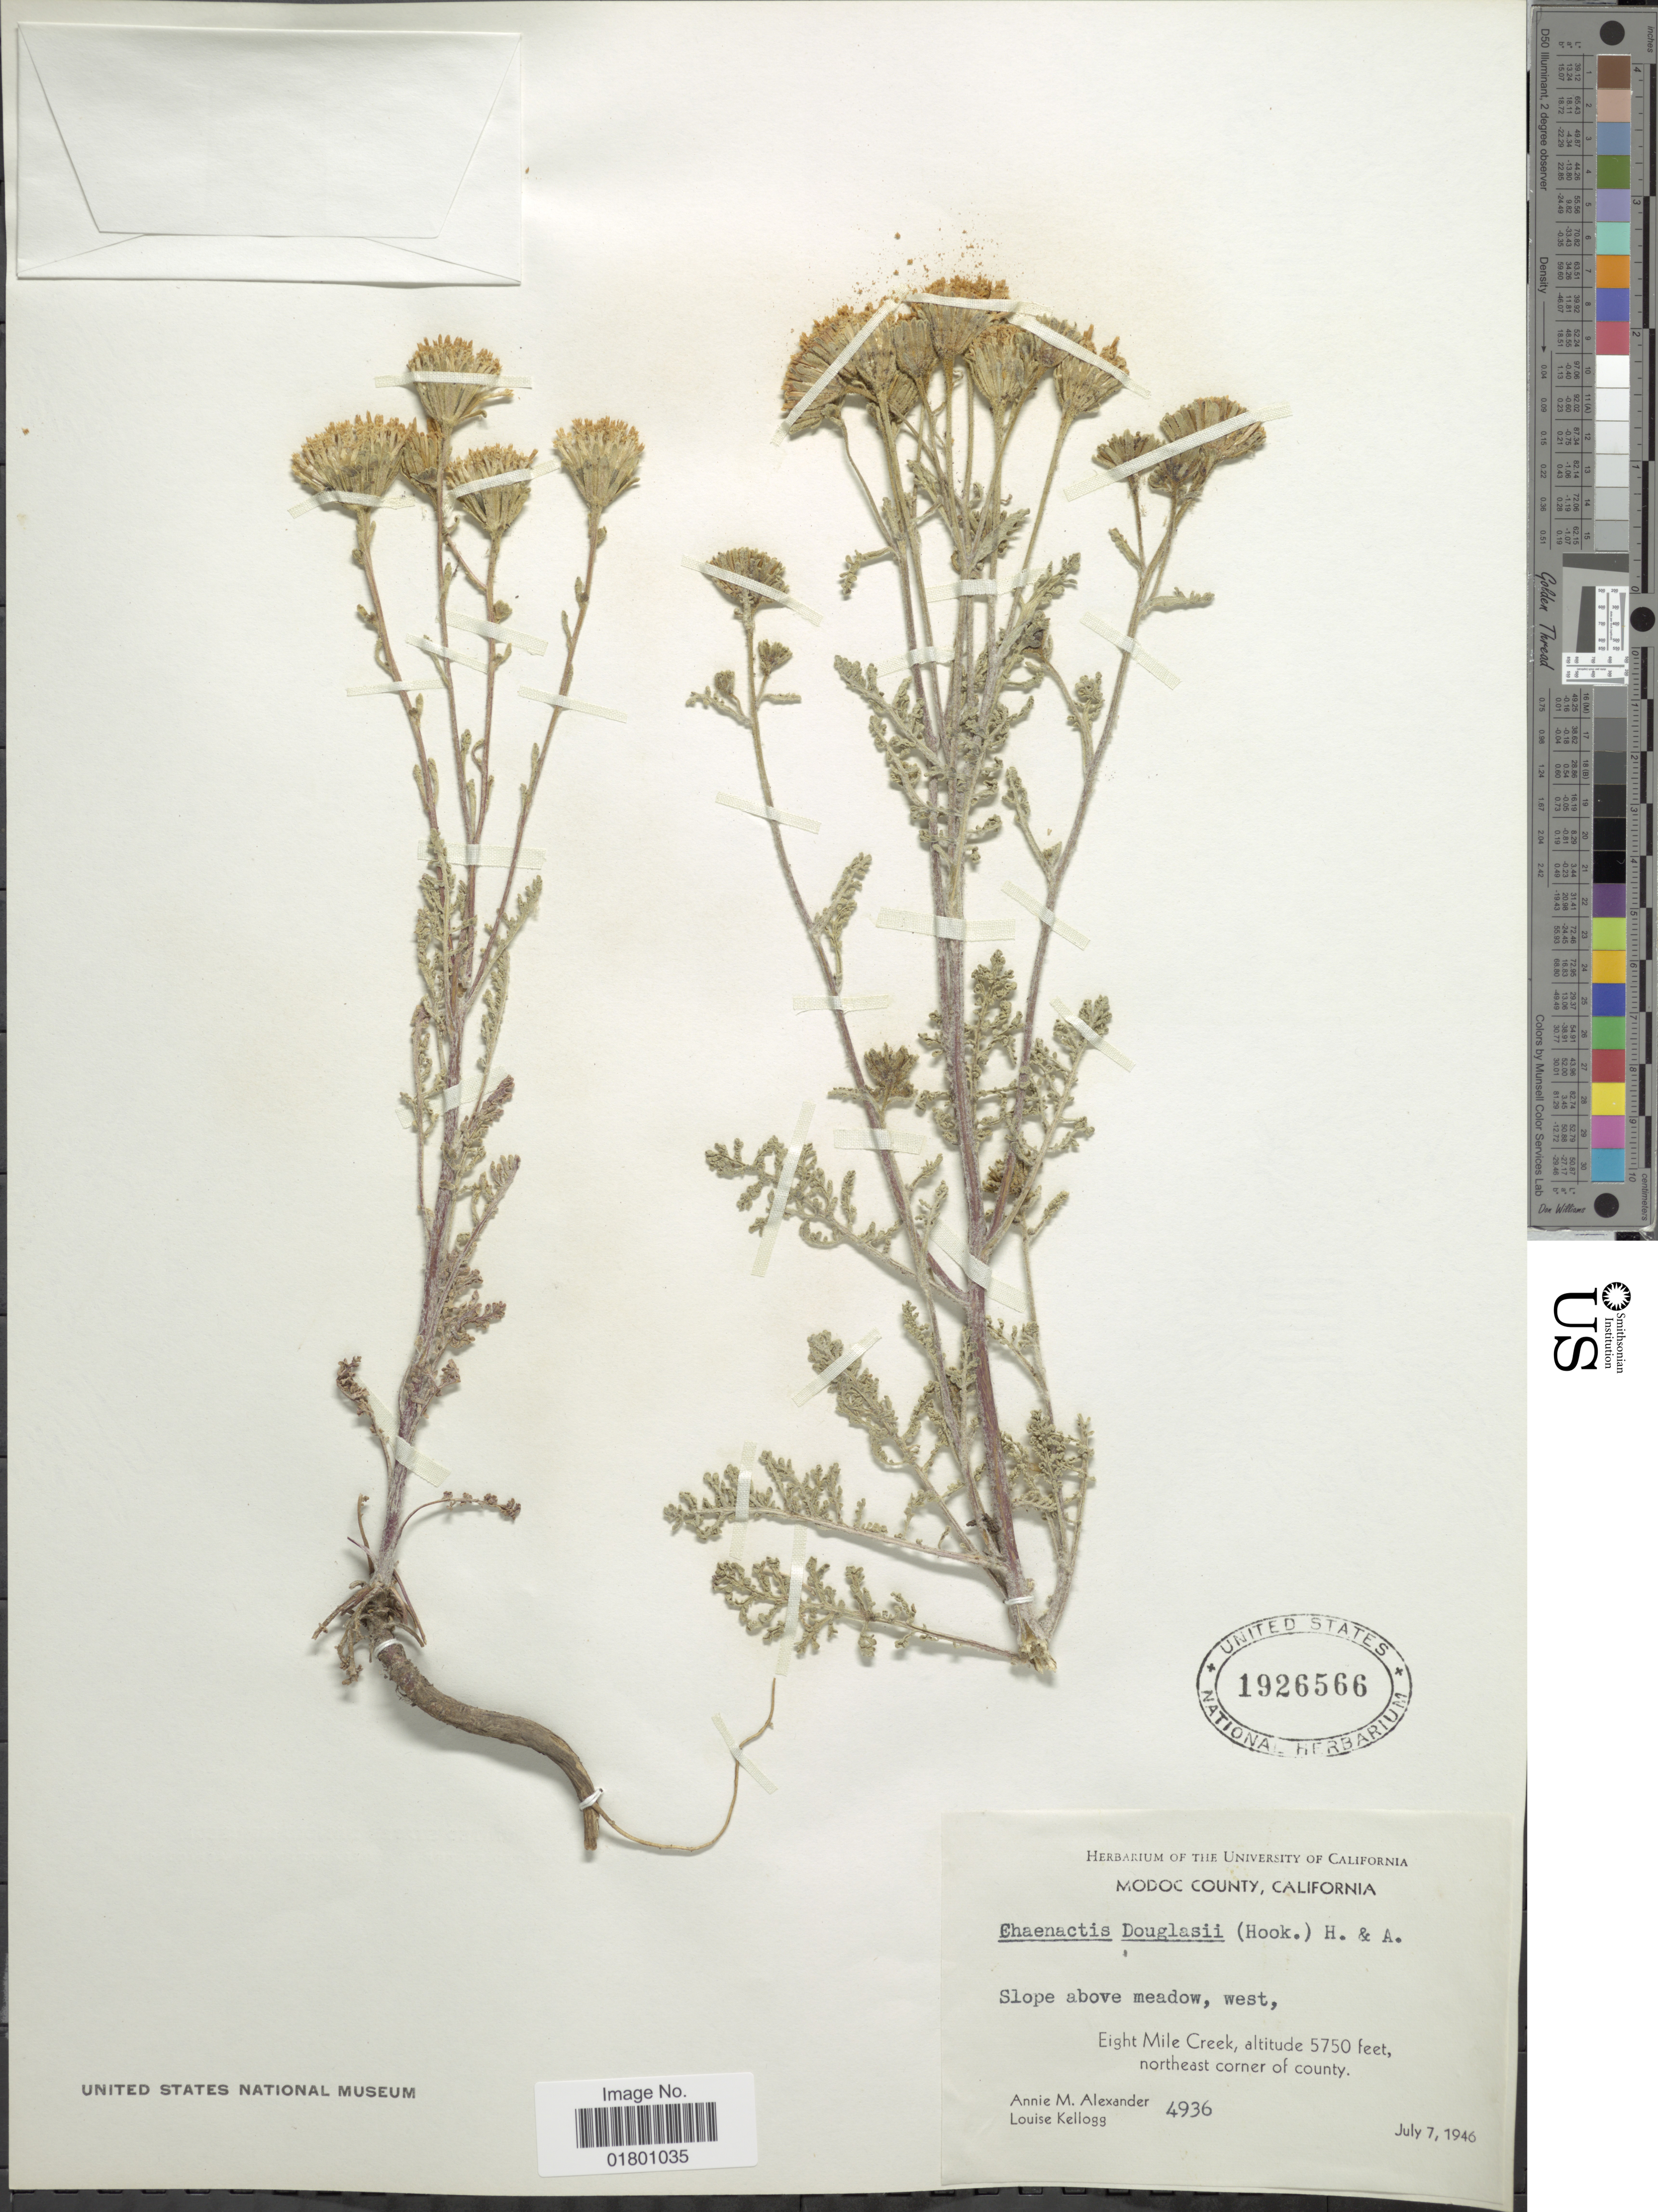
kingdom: Plantae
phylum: Tracheophyta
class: Magnoliopsida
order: Asterales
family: Asteraceae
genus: Chaenactis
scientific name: Chaenactis douglasii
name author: Hook. & Arn.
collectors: A. M. Alexander & L. Kellogg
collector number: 4936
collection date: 1946-07-07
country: United States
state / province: California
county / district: Modoc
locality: Modoc County, Slope above meadow, west, Eight Mile Creek, northeast corner of county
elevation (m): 1753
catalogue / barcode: US 1926566